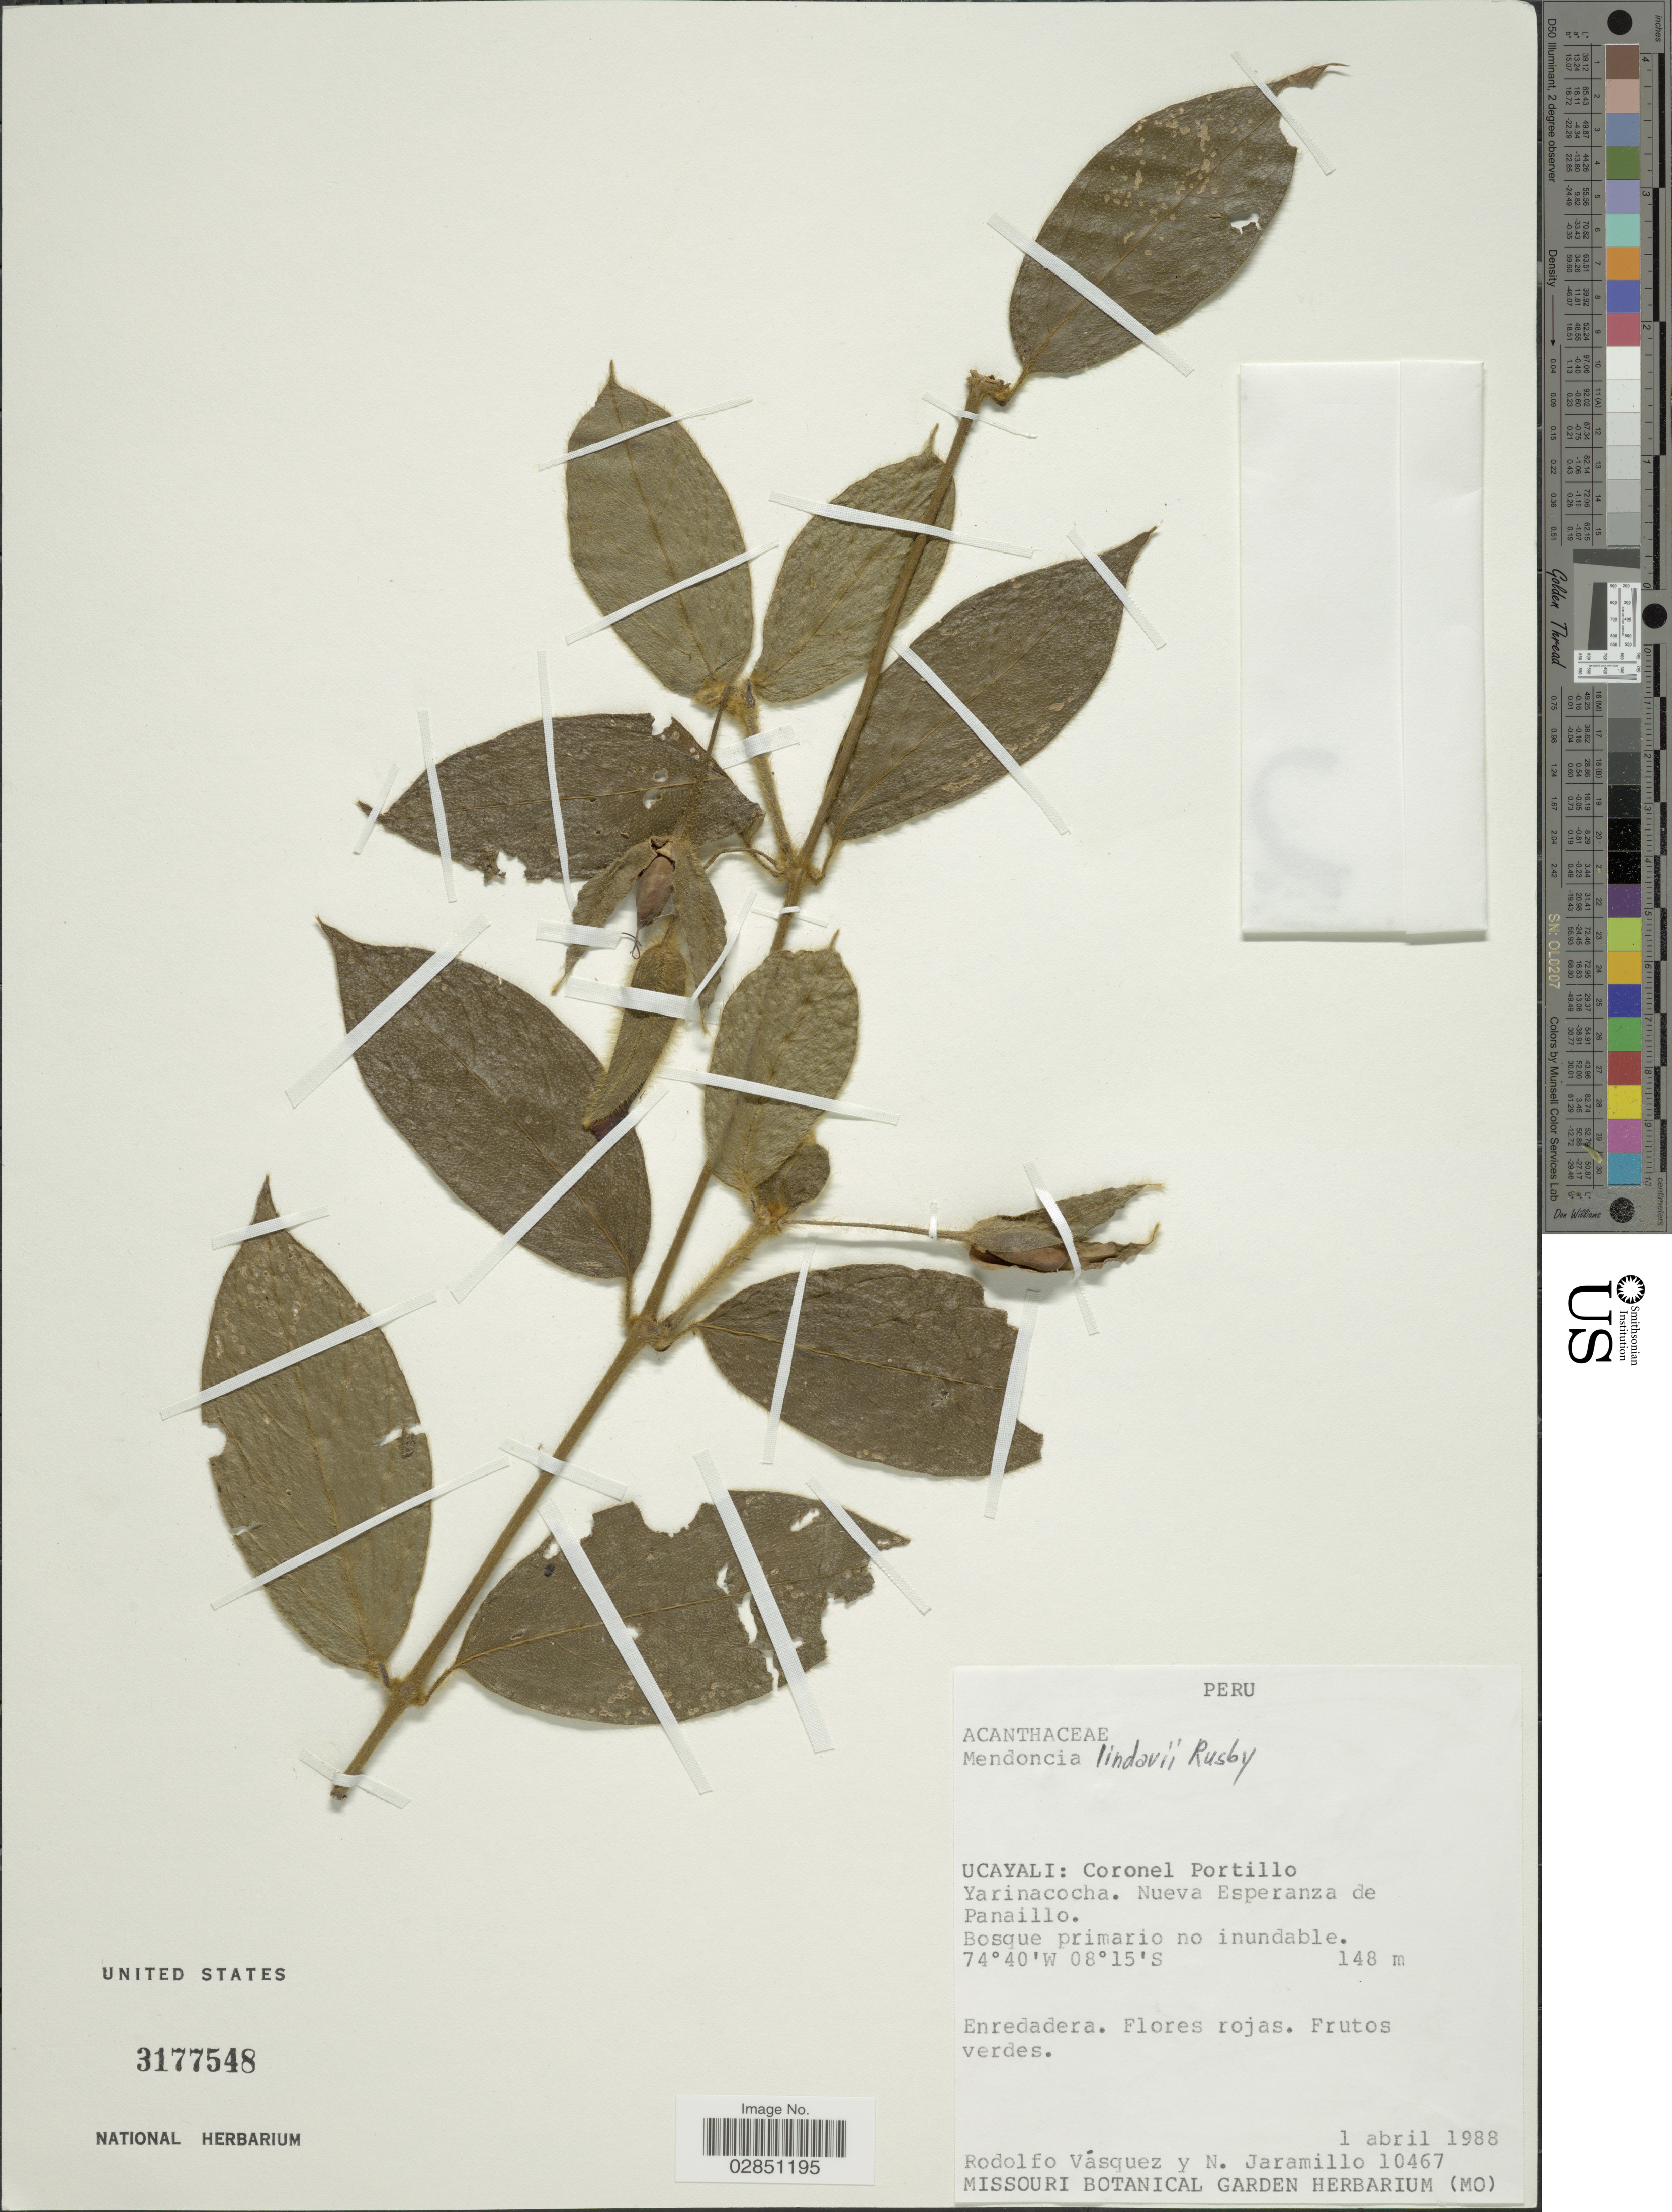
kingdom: Plantae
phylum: Tracheophyta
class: Magnoliopsida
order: Lamiales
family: Acanthaceae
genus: Mendoncia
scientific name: Mendoncia lindavii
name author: Rusby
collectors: R. Vásquez & N. Jaramillo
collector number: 10467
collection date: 1988-04-01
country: Peru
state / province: Ucayali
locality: Coronel Portillo. Yarinacocha. Nueva Esperanza de Panaillo.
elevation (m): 148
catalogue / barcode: US 3177548